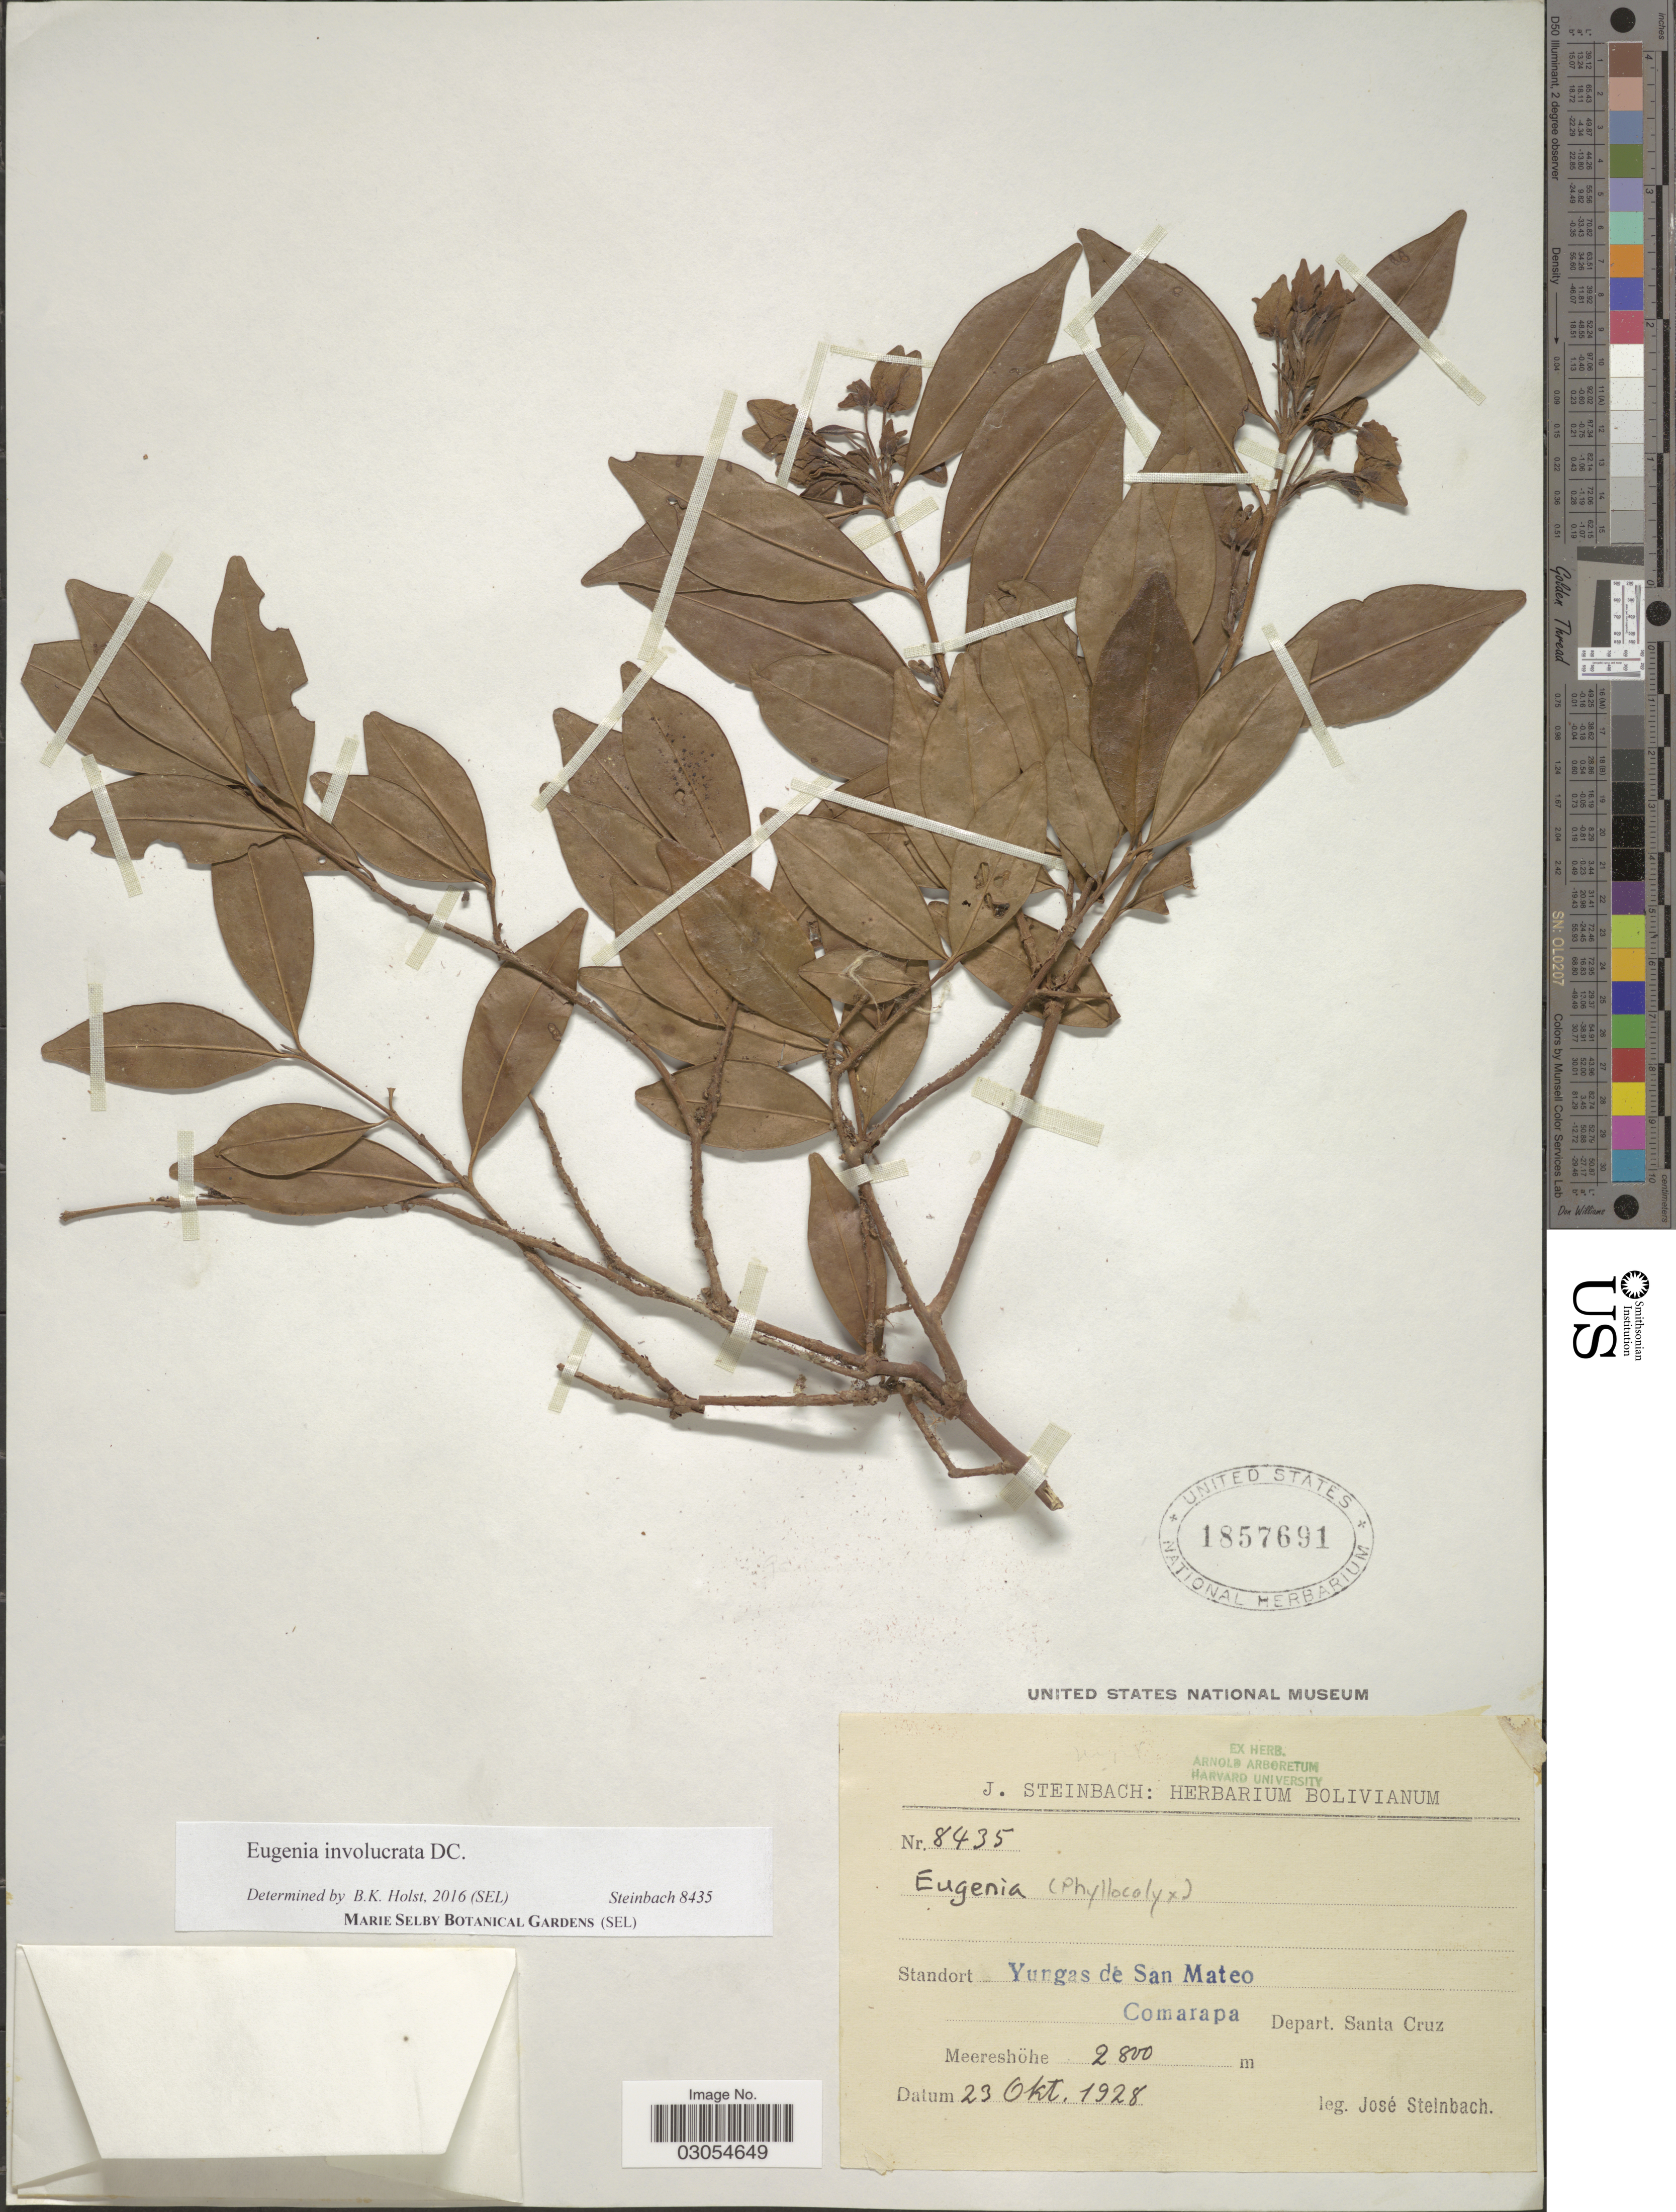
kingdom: Plantae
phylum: Tracheophyta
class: Magnoliopsida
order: Myrtales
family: Myrtaceae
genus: Eugenia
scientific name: Eugenia involucrata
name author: DC.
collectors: J. Steinbach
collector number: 8435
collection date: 1928-10-23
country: Bolivia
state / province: Santa Cruz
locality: Yungas de San Mateo. Comarapa. Depart. Santa Cruz.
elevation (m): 2800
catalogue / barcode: US 1857691